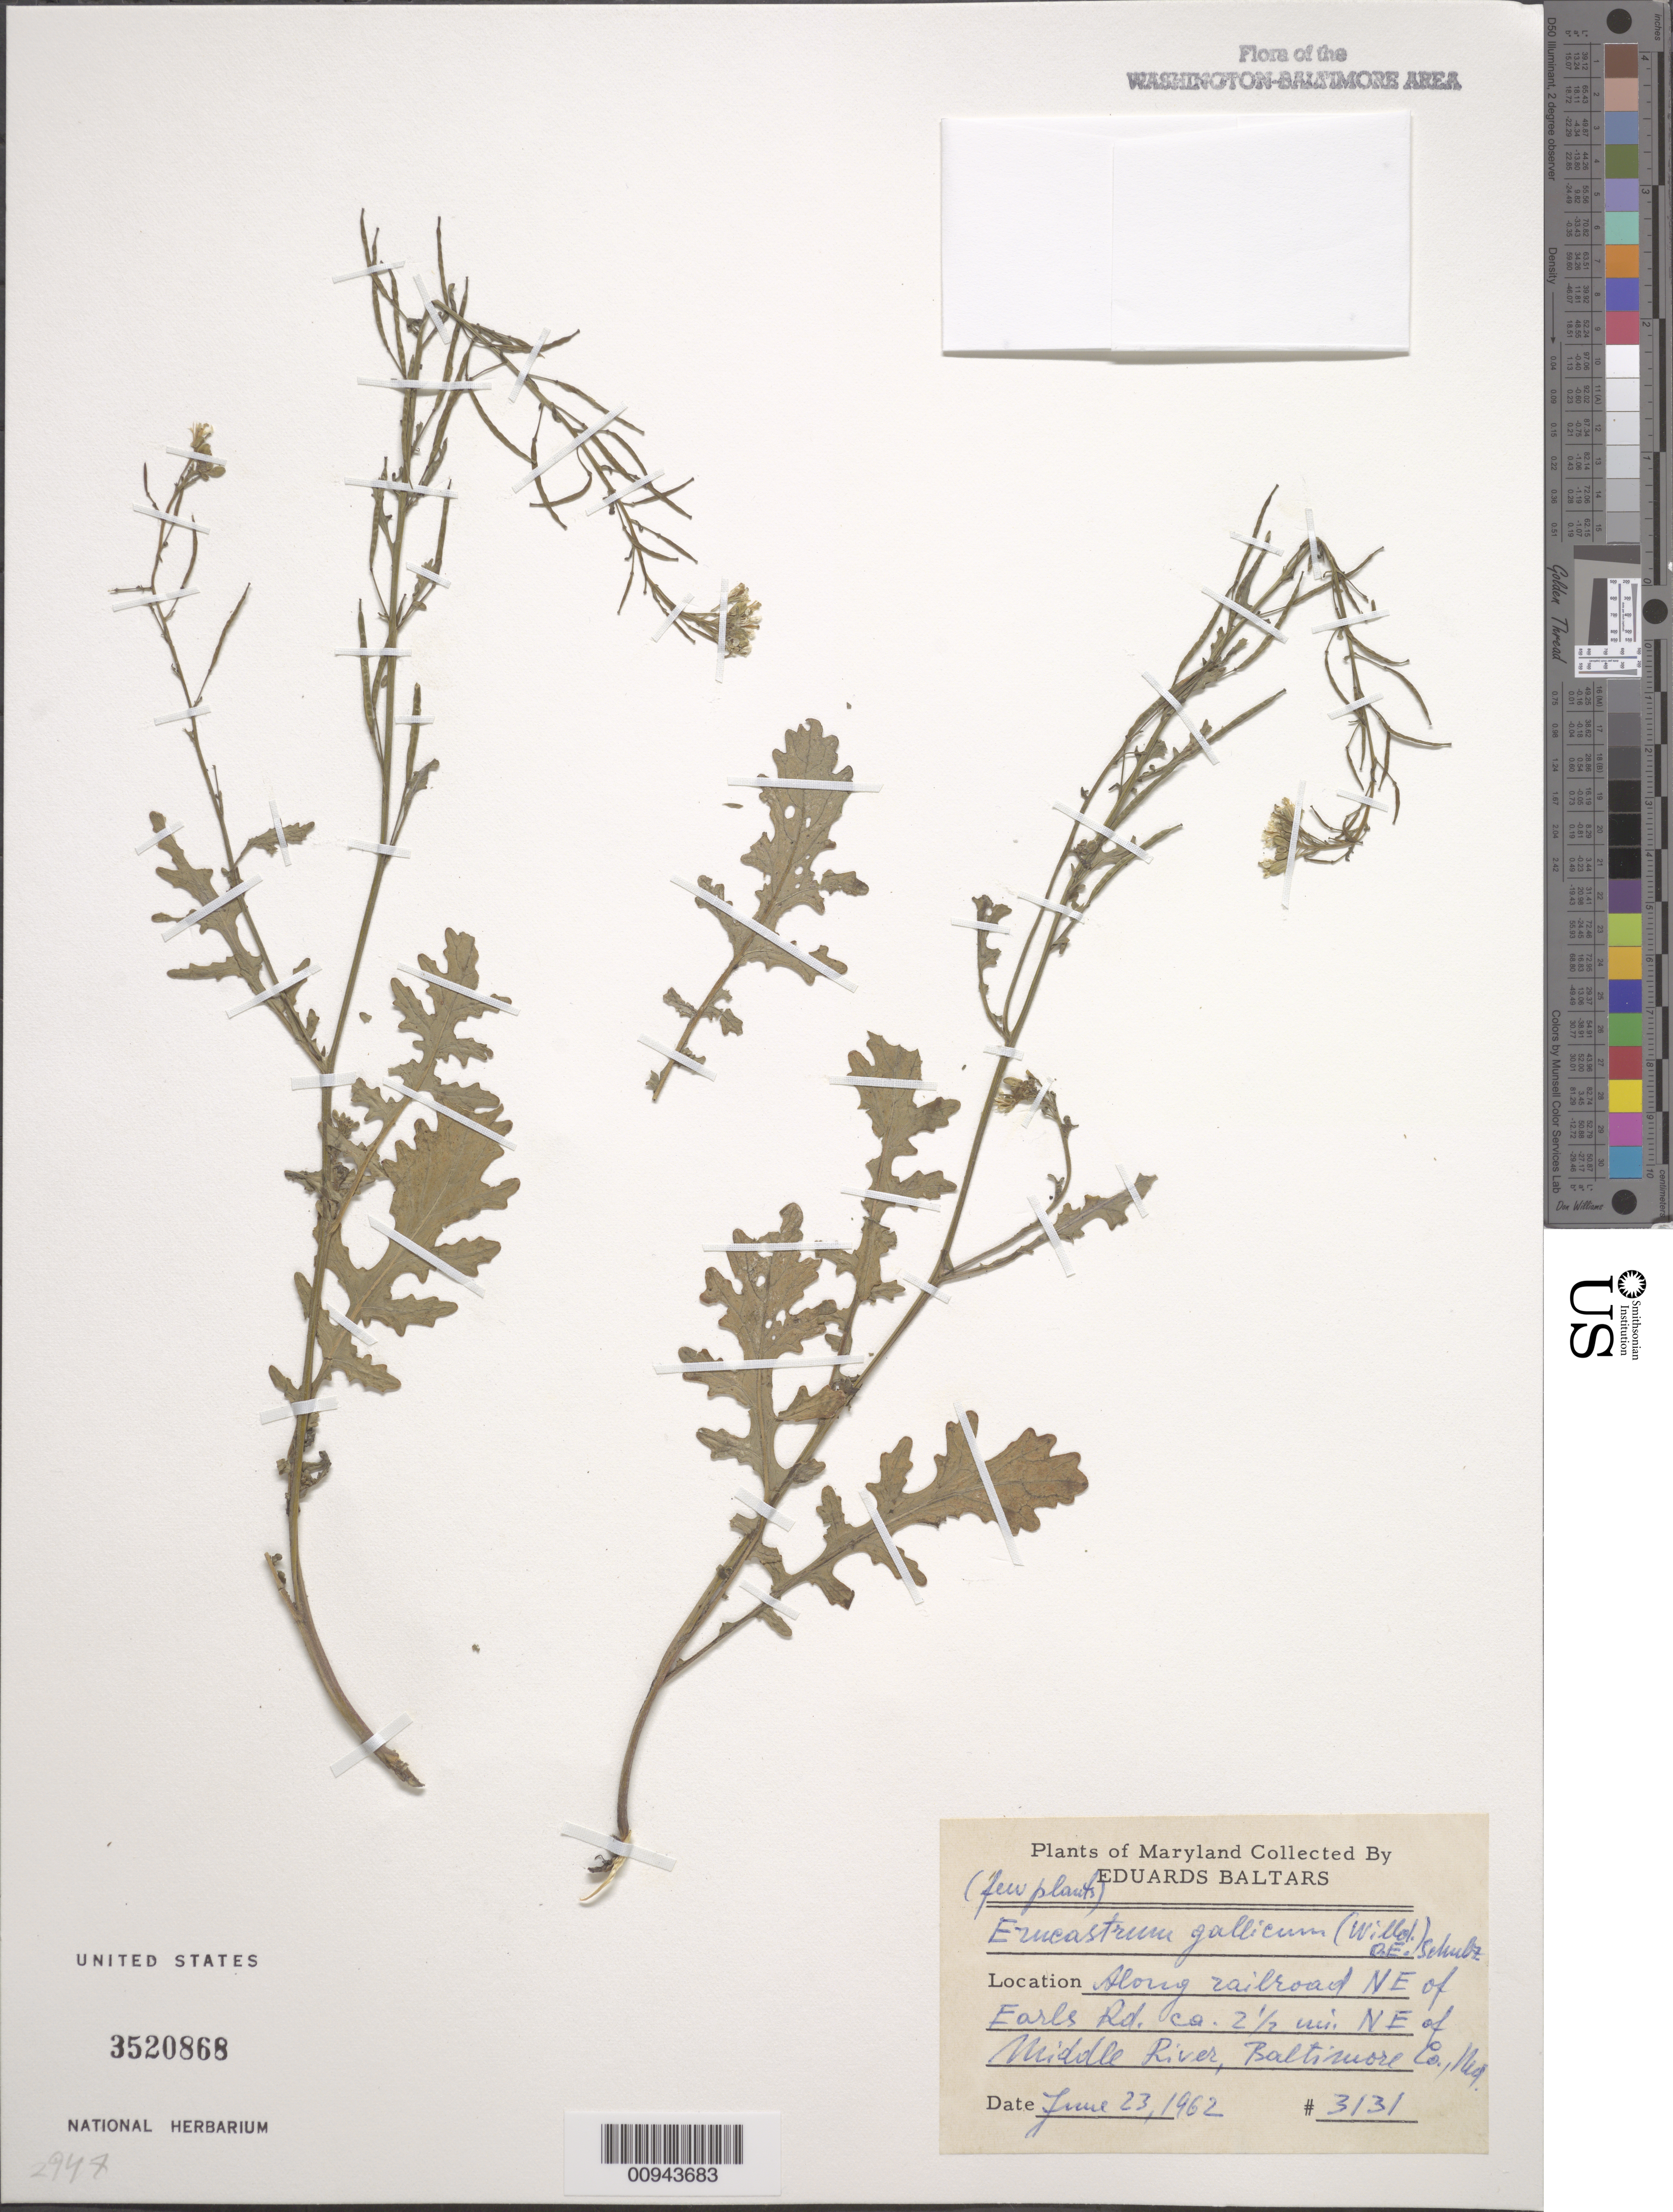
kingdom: Plantae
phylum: Tracheophyta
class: Magnoliopsida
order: Brassicales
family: Brassicaceae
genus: Erucastrum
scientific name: Erucastrum gallicum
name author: (Willd.) O.E. Schulz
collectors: E. Baltars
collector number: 3131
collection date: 1962-06-23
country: United States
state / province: Maryland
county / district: Baltimore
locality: Along railroad NE of Earls Rd. ca. 2½ mi. NE of Middle River, Baltimore Co.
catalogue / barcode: US 3520868